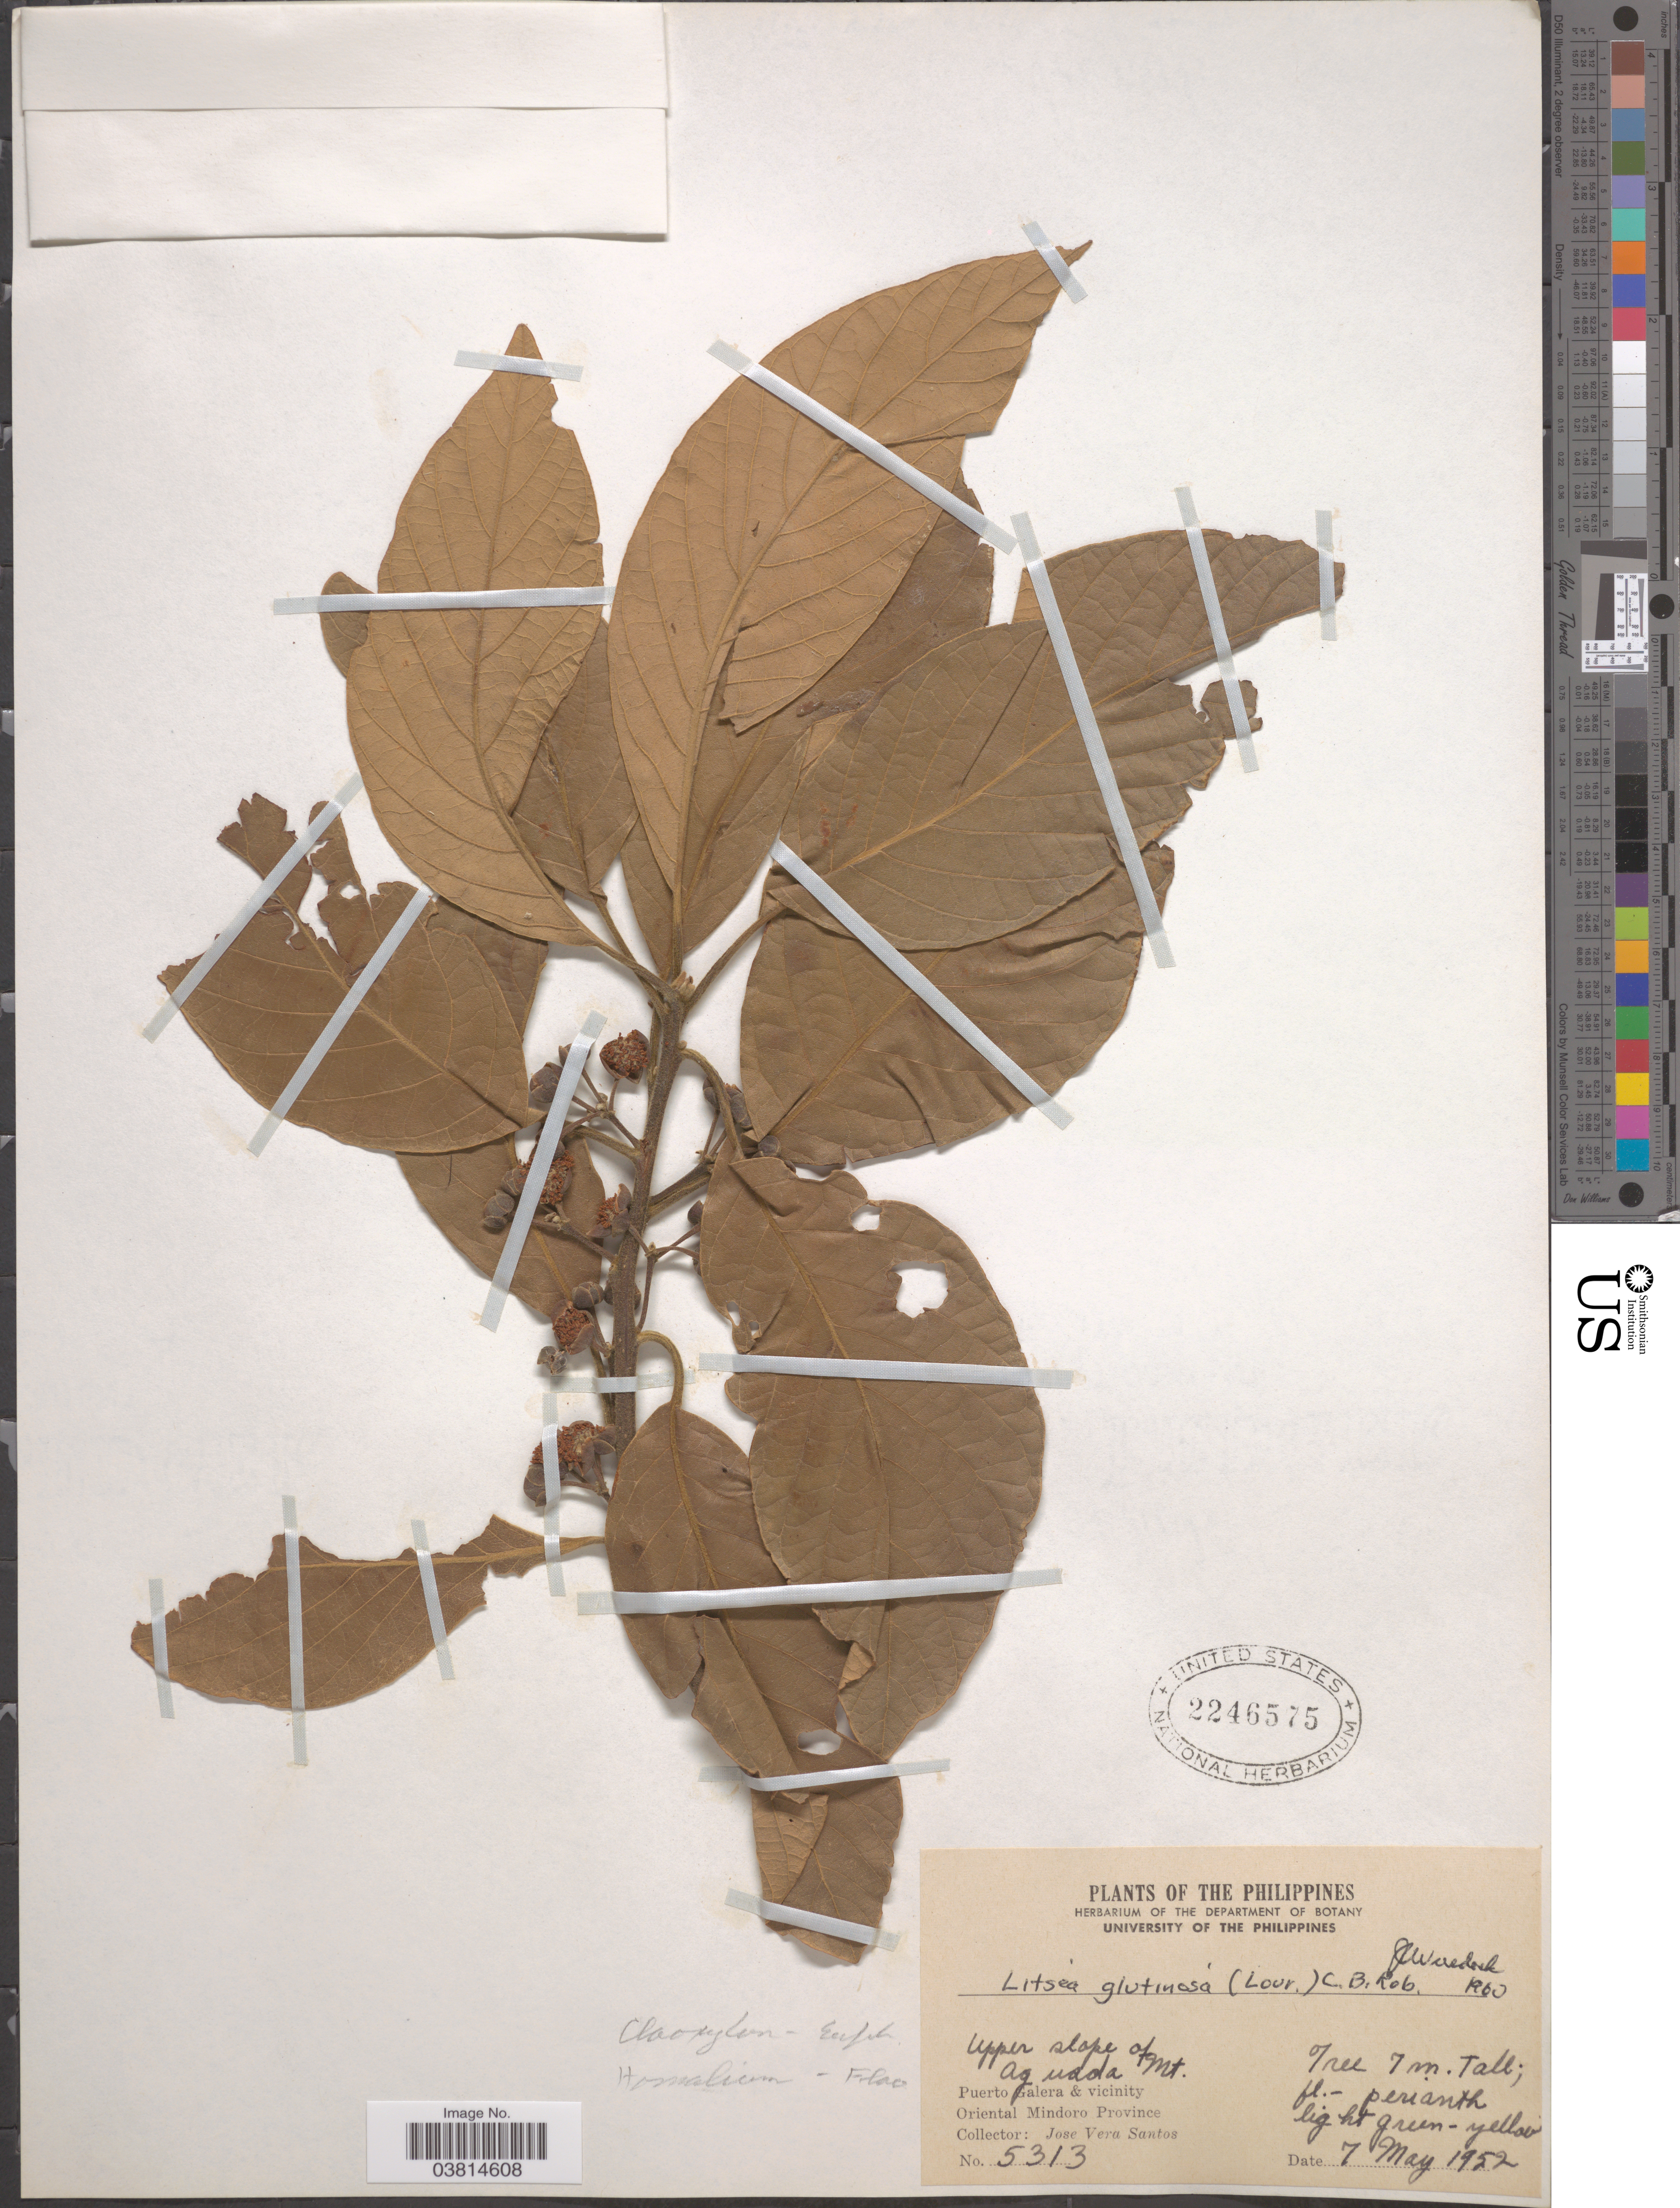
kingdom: Plantae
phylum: Tracheophyta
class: Magnoliopsida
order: Laurales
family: Lauraceae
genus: Litsea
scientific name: Litsea glutinosa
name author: (Lour.) C.B. Rob.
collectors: J. Santos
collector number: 5313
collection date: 1952-05-07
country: Philippines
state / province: Mimaropa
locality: Upper slope of Aguada Mt. Puerto Galera & vicinity. Oriental Mindoro Province.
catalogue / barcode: US 2246575